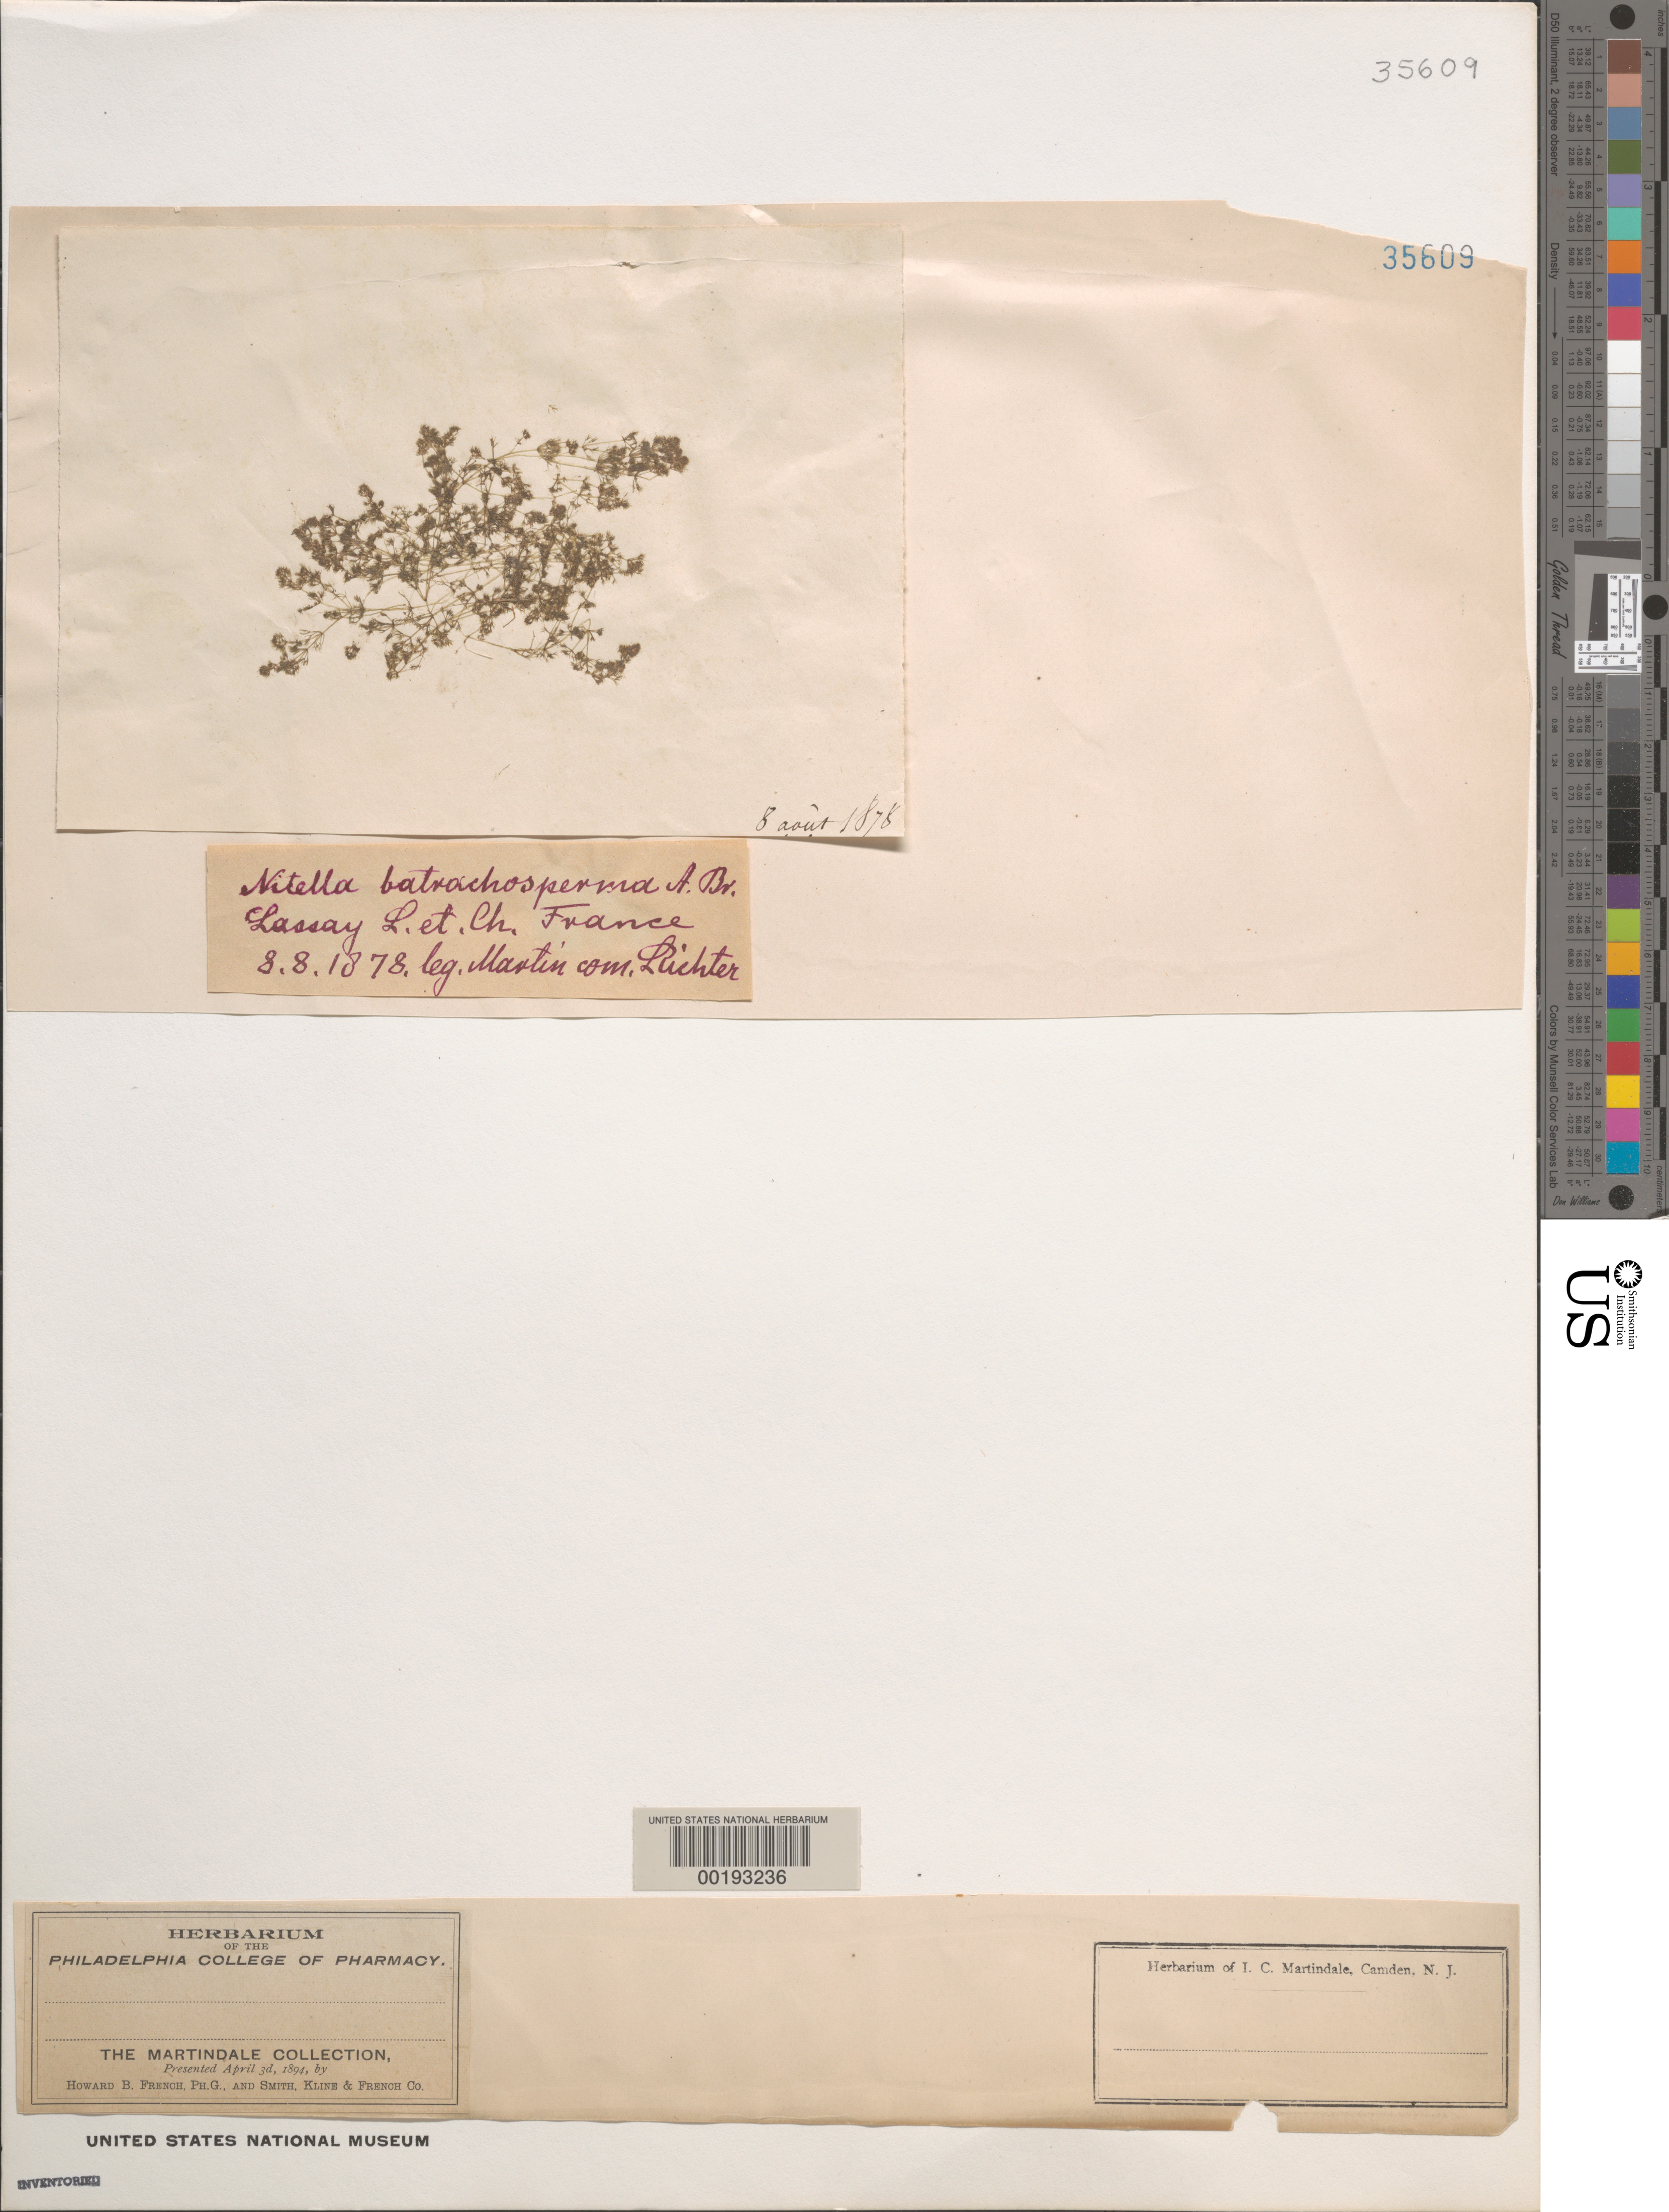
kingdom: Plantae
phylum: Charophyta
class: Charophyceae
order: Charales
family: Characeae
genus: Nitella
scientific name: Nitella confervacea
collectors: Martin, --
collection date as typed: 08 Aug 1878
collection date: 1878-08-08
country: France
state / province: Centre-Val de Loire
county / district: Loire-et-Cher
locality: Lassay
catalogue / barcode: US 35609